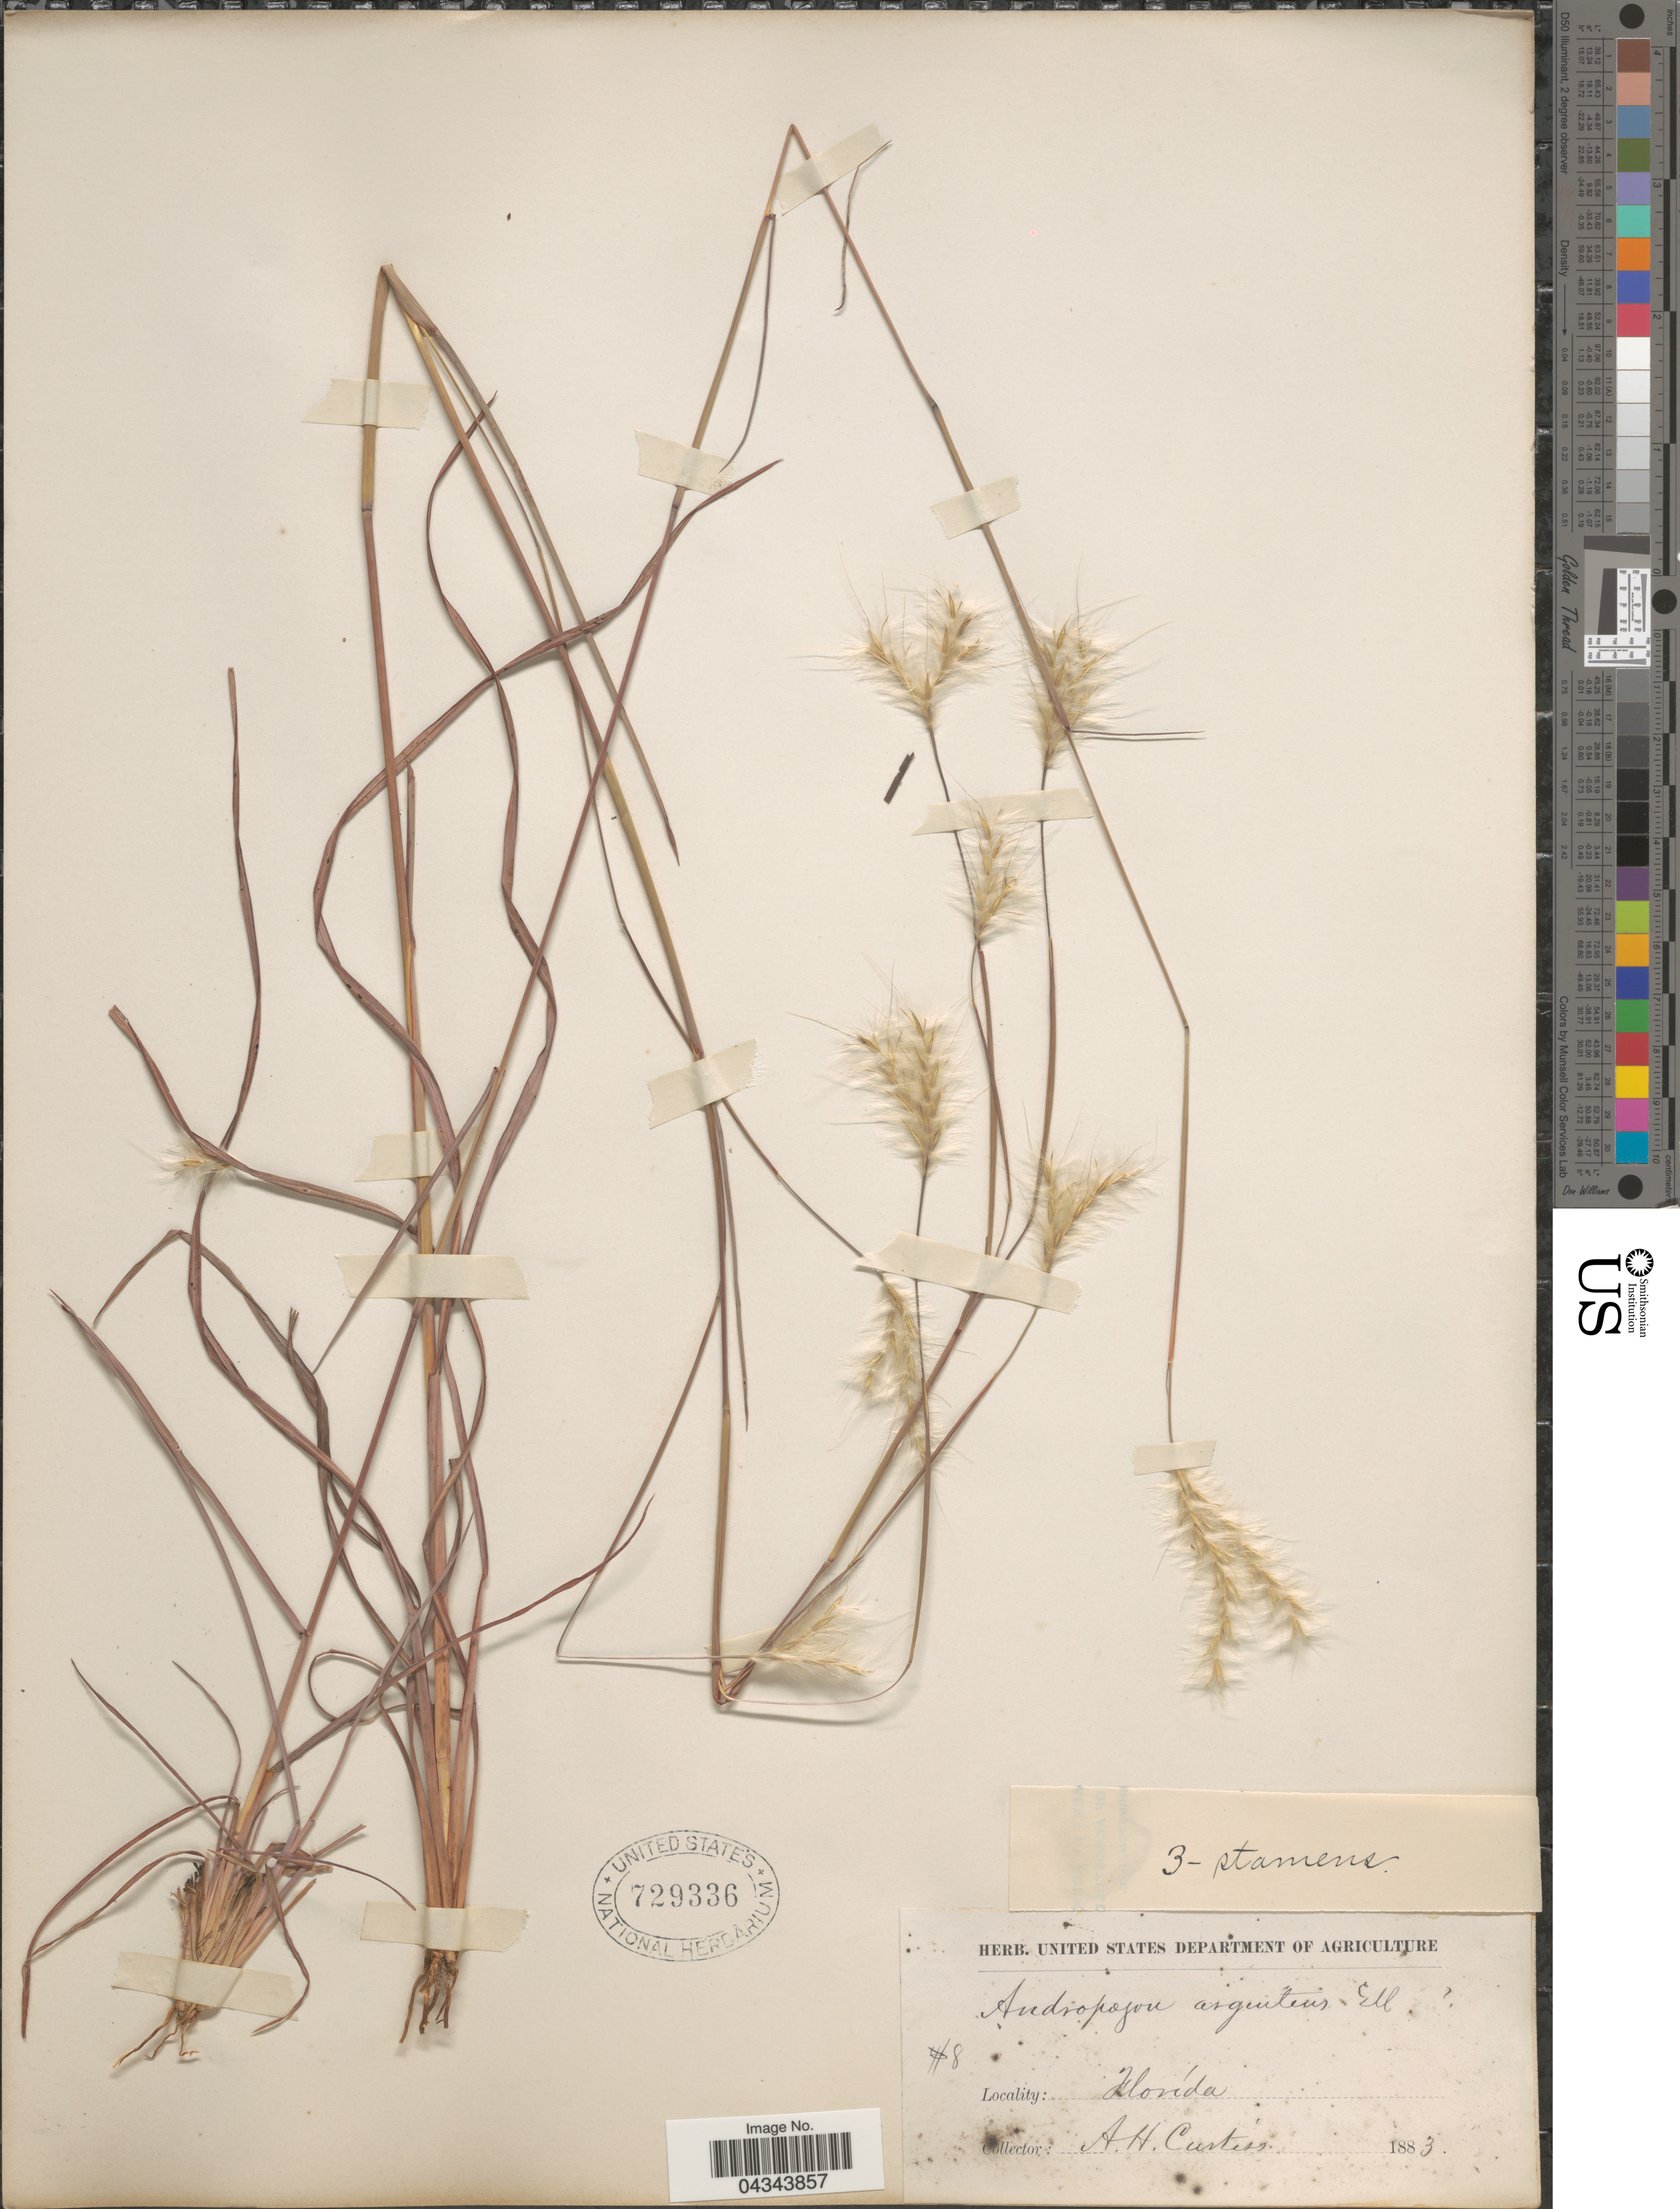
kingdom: Plantae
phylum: Tracheophyta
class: Liliopsida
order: Poales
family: Poaceae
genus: Andropogon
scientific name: Andropogon ternarius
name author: Michx.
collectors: A. H. Curtiss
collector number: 8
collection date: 1883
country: United States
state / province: Florida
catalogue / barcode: US 729336